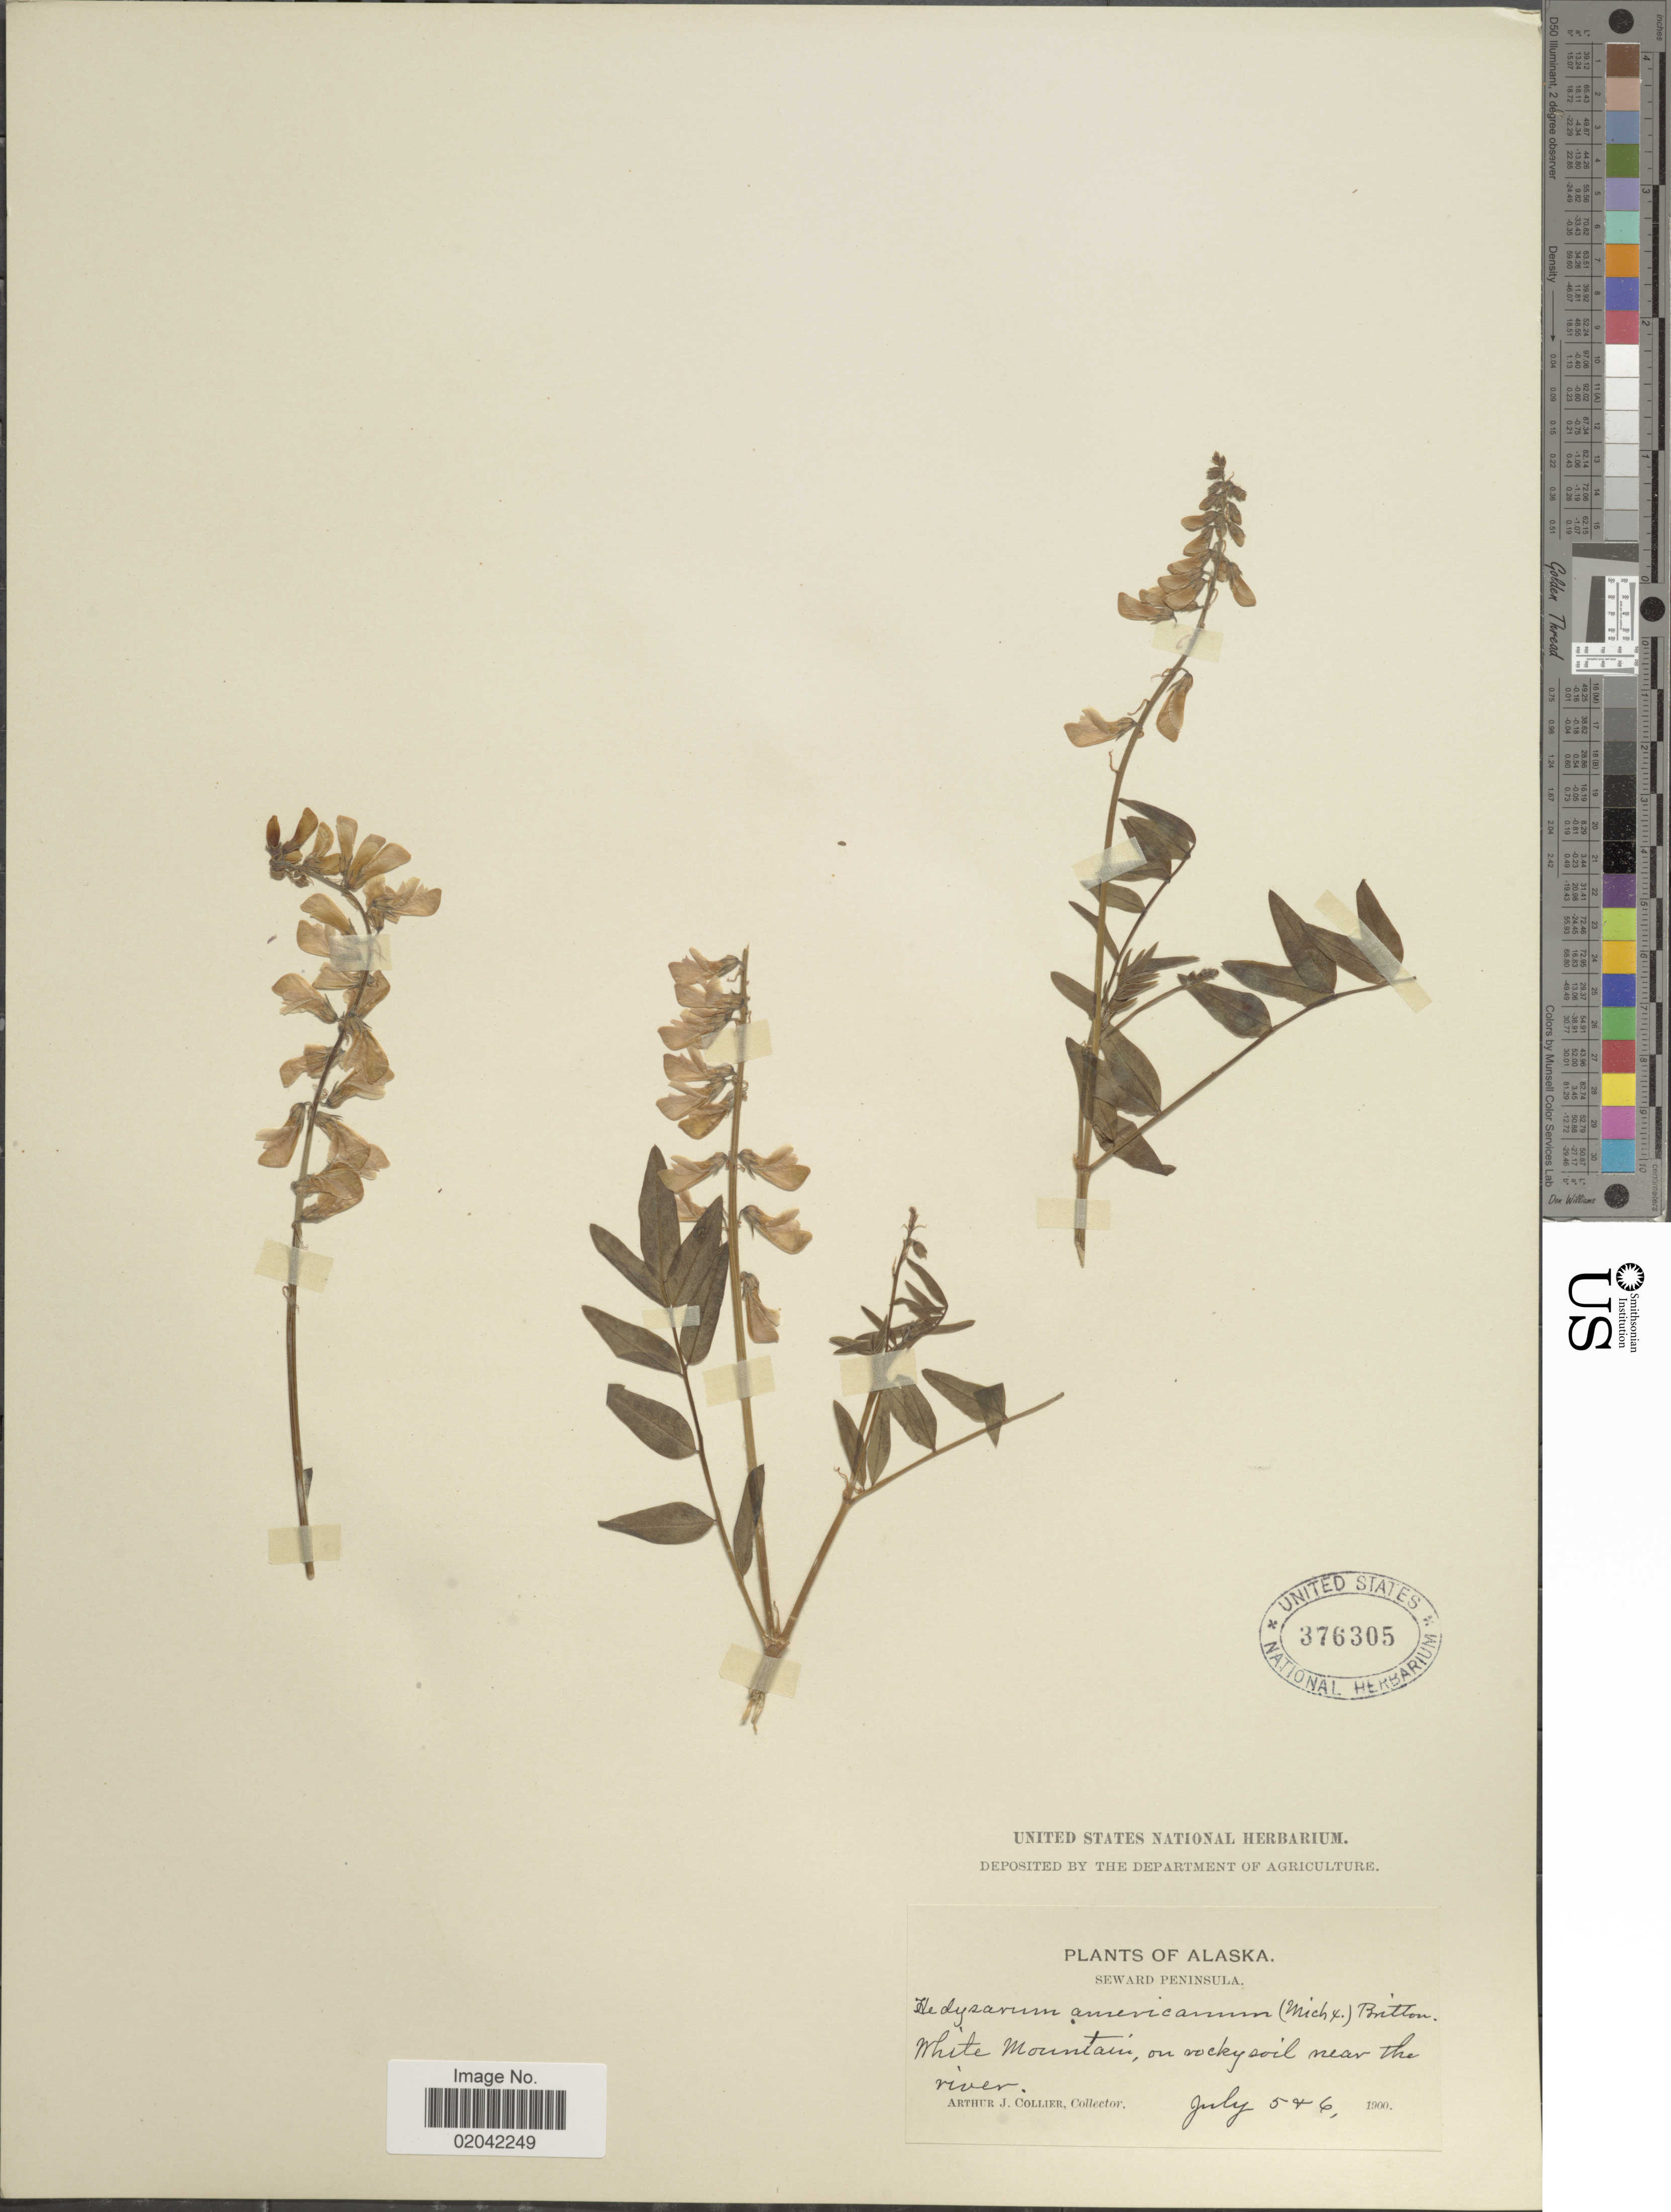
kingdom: Plantae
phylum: Tracheophyta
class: Magnoliopsida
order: Fabales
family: Fabaceae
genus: Hedysarum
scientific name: Hedysarum alpinum var. americanum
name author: Michx. ex Pursh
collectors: A. Collier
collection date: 1900-07-05/1900-07-06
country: United States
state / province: Alaska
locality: Seward Peninsula. White Mountain, on rocky soil near the river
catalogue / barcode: US 376305